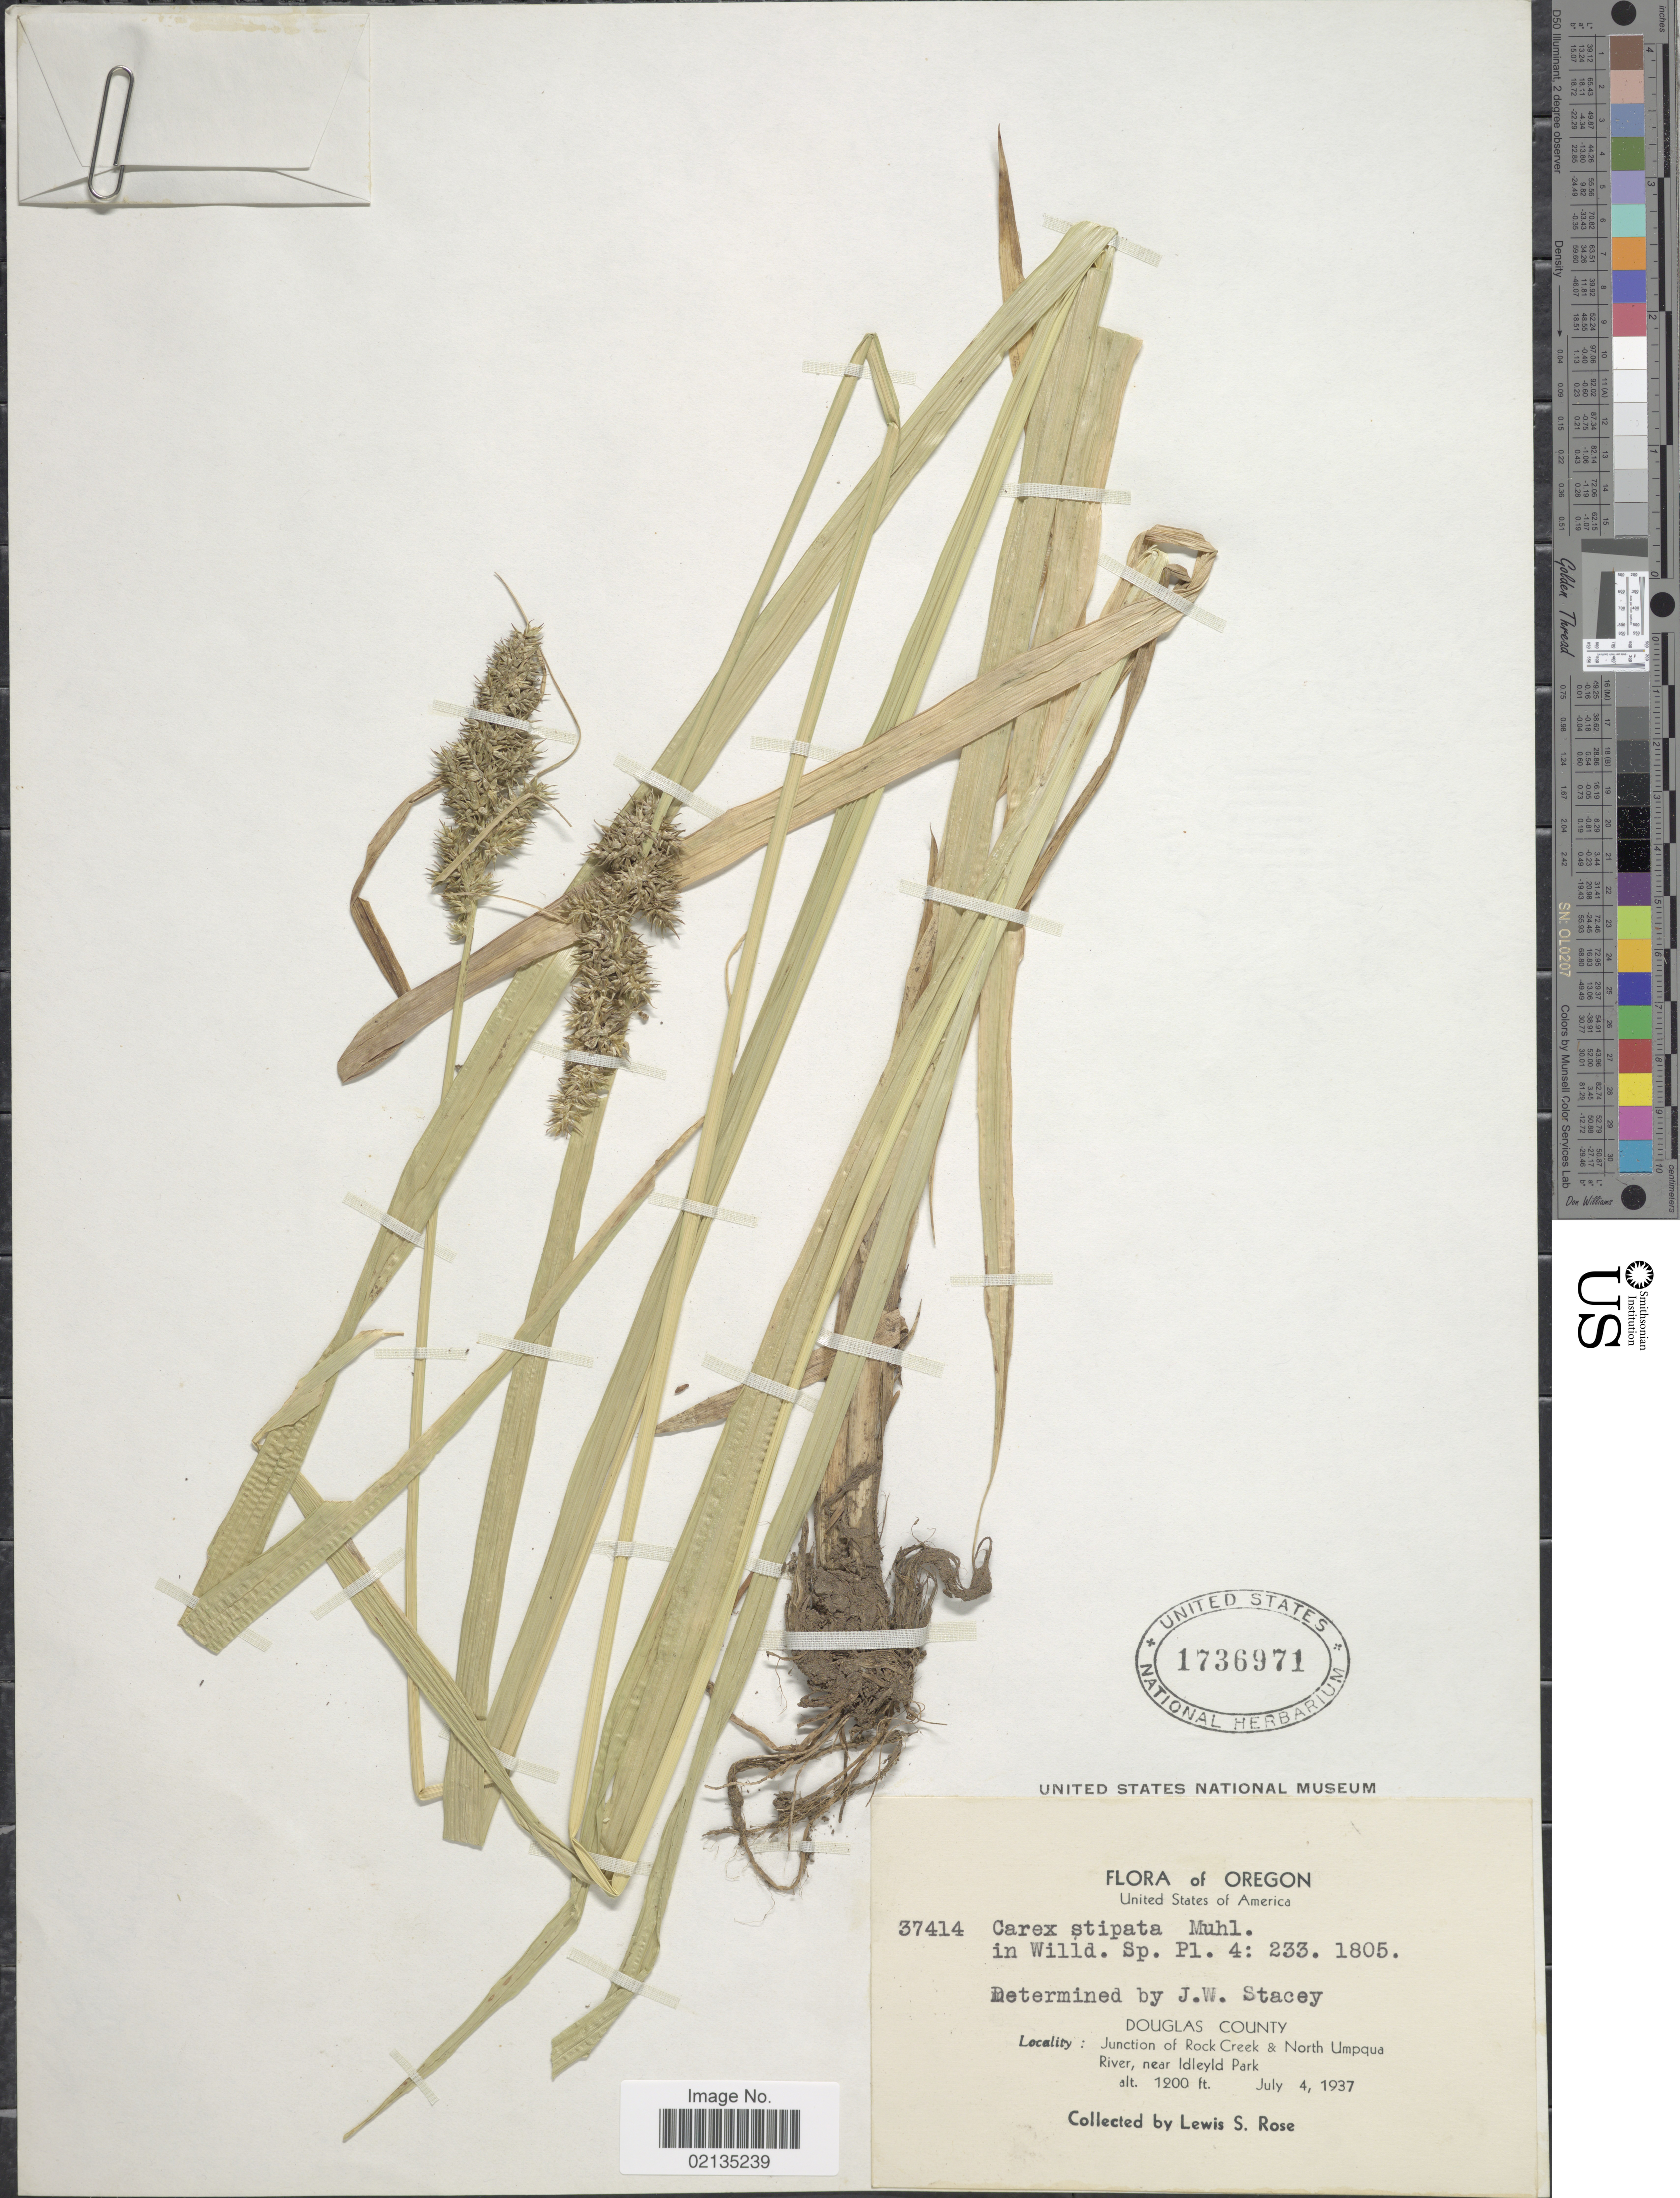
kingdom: Plantae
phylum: Tracheophyta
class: Liliopsida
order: Poales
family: Cyperaceae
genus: Carex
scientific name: Carex stipata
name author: Muhl. ex Willd.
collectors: L. S. Rose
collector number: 37414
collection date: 1937-07-04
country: United States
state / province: Oregon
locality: Douglas County, Junction of rock Creel & North Umpqua River, near Idleyld Park.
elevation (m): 366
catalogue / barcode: US 1736971